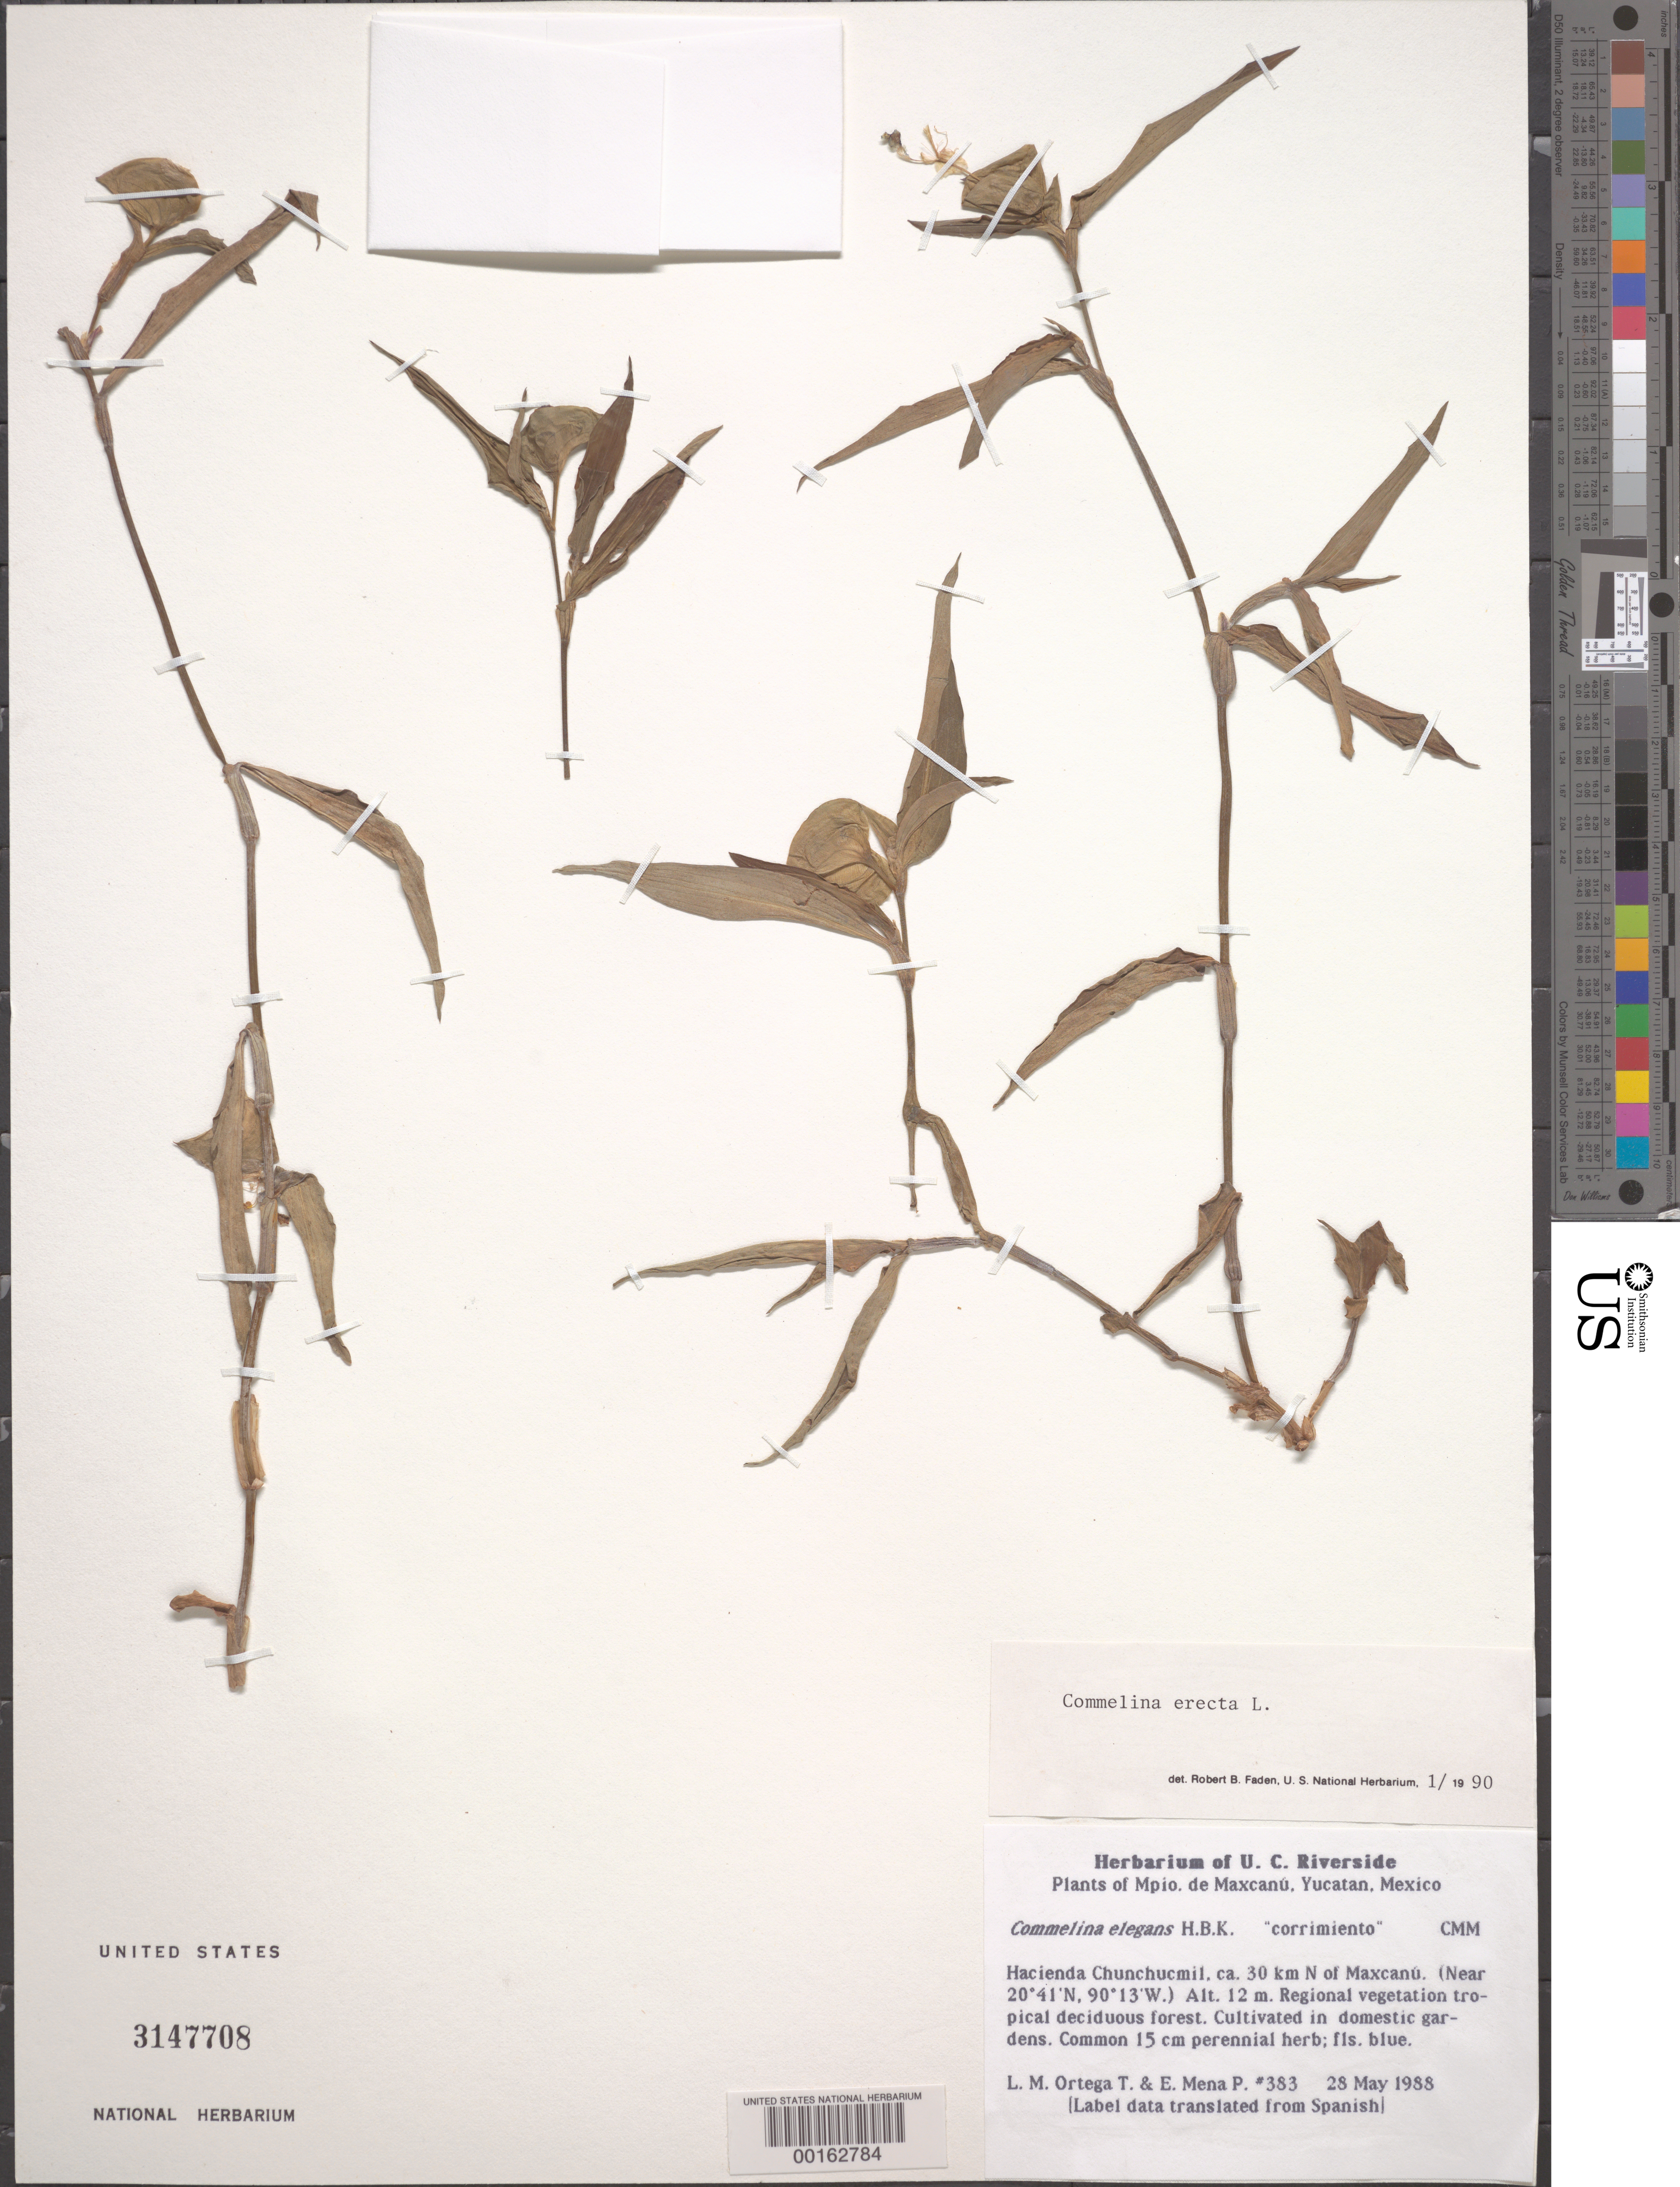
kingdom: Plantae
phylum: Tracheophyta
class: Liliopsida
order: Commelinales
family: Commelinaceae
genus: Commelina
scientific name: Commelina erecta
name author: L.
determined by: Faden, Robert B., (US), Smithsonian Institution - National Museum of Natural History (UNITED STATES)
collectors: L. Ortega & E. Mena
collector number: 383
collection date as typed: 28 May 1988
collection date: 1988-05-28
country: Mexico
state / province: Yucatán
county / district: Maxcanú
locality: Hacienda Chunchucmil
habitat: Regional vegetation tropical deciduous forest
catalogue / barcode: US 3147708